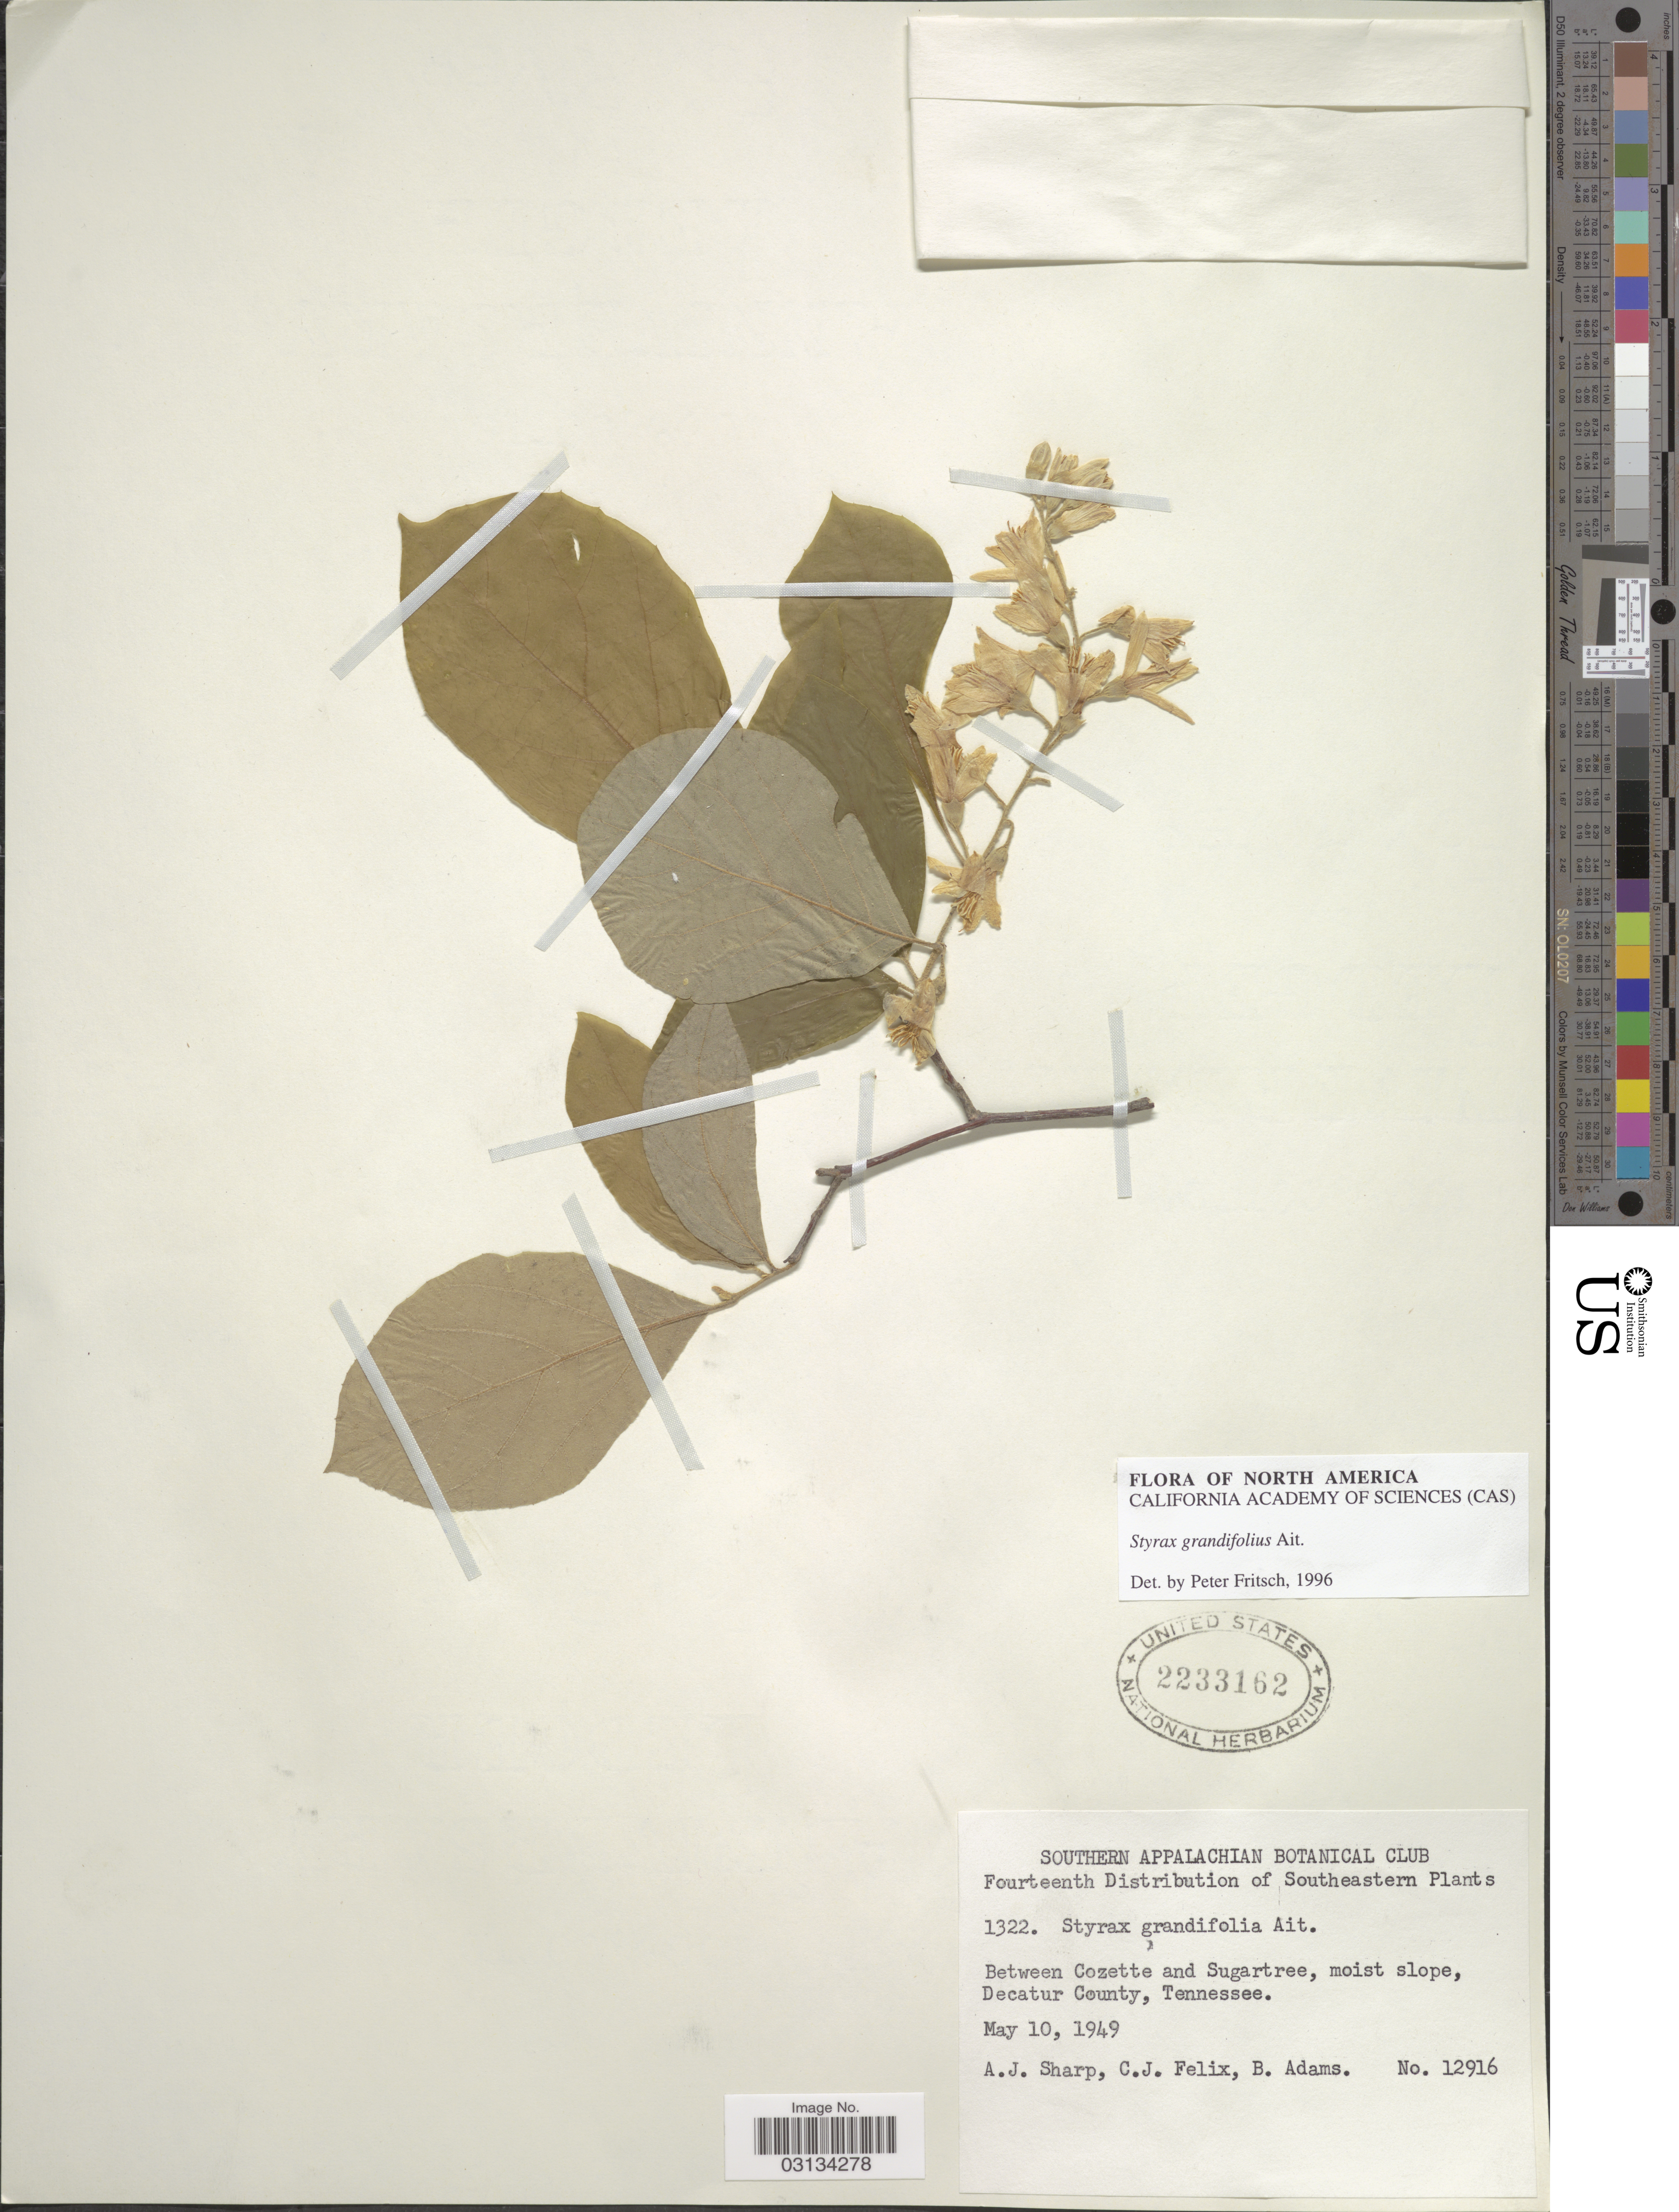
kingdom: Plantae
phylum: Tracheophyta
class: Magnoliopsida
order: Ericales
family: Styracaceae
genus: Styrax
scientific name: Styrax grandifolius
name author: Aiton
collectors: A. J. Sharp, C. Felix & B. Adams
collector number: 12916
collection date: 1949-05-10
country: United States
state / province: Tennessee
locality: Between Cozette and Sugartree, moist slope, Decatur County.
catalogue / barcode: US 2233162